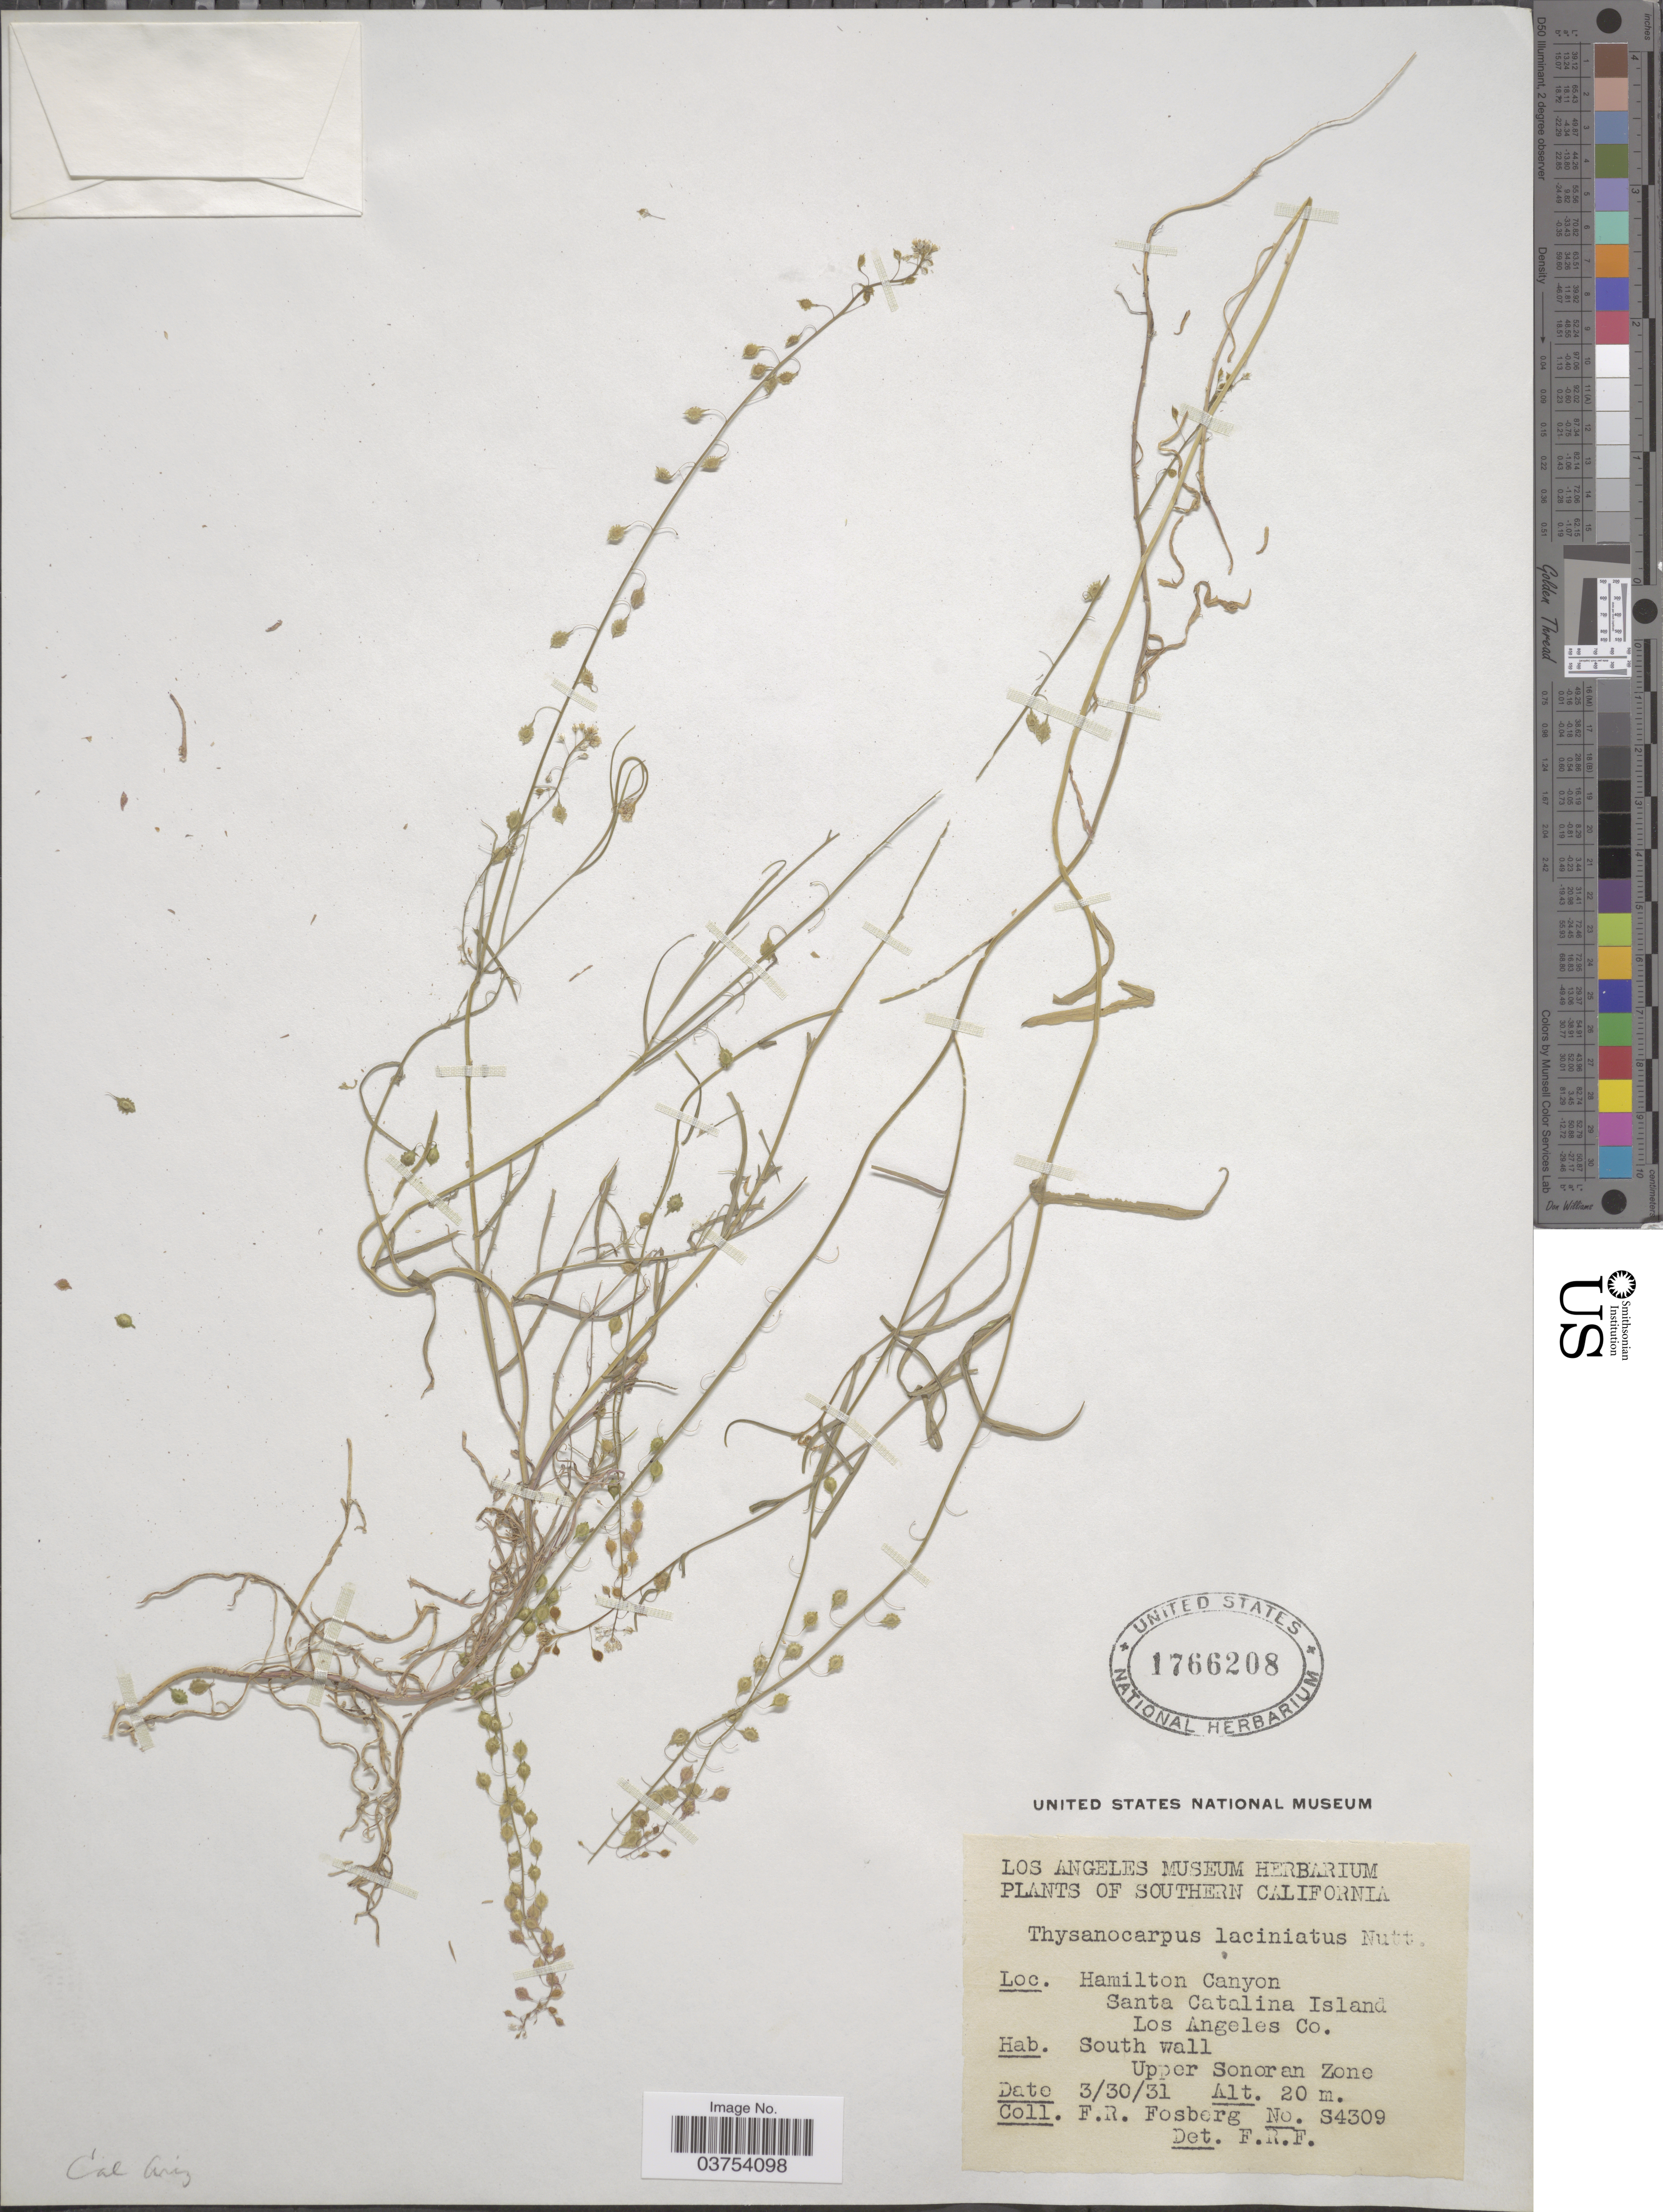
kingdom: Plantae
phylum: Tracheophyta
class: Magnoliopsida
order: Brassicales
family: Brassicaceae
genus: Thysanocarpus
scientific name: Thysanocarpus laciniatus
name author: Nutt. in Torr. & A. Gray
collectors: F. R. Fosberg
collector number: S4309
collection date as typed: Transcribed d/m/y: 30/3/31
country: United States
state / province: California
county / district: Los Angeles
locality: Southern California. Hamilton Canyon. Santa Catalina Island. Los Angeles Co.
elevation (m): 20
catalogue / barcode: US 1766208